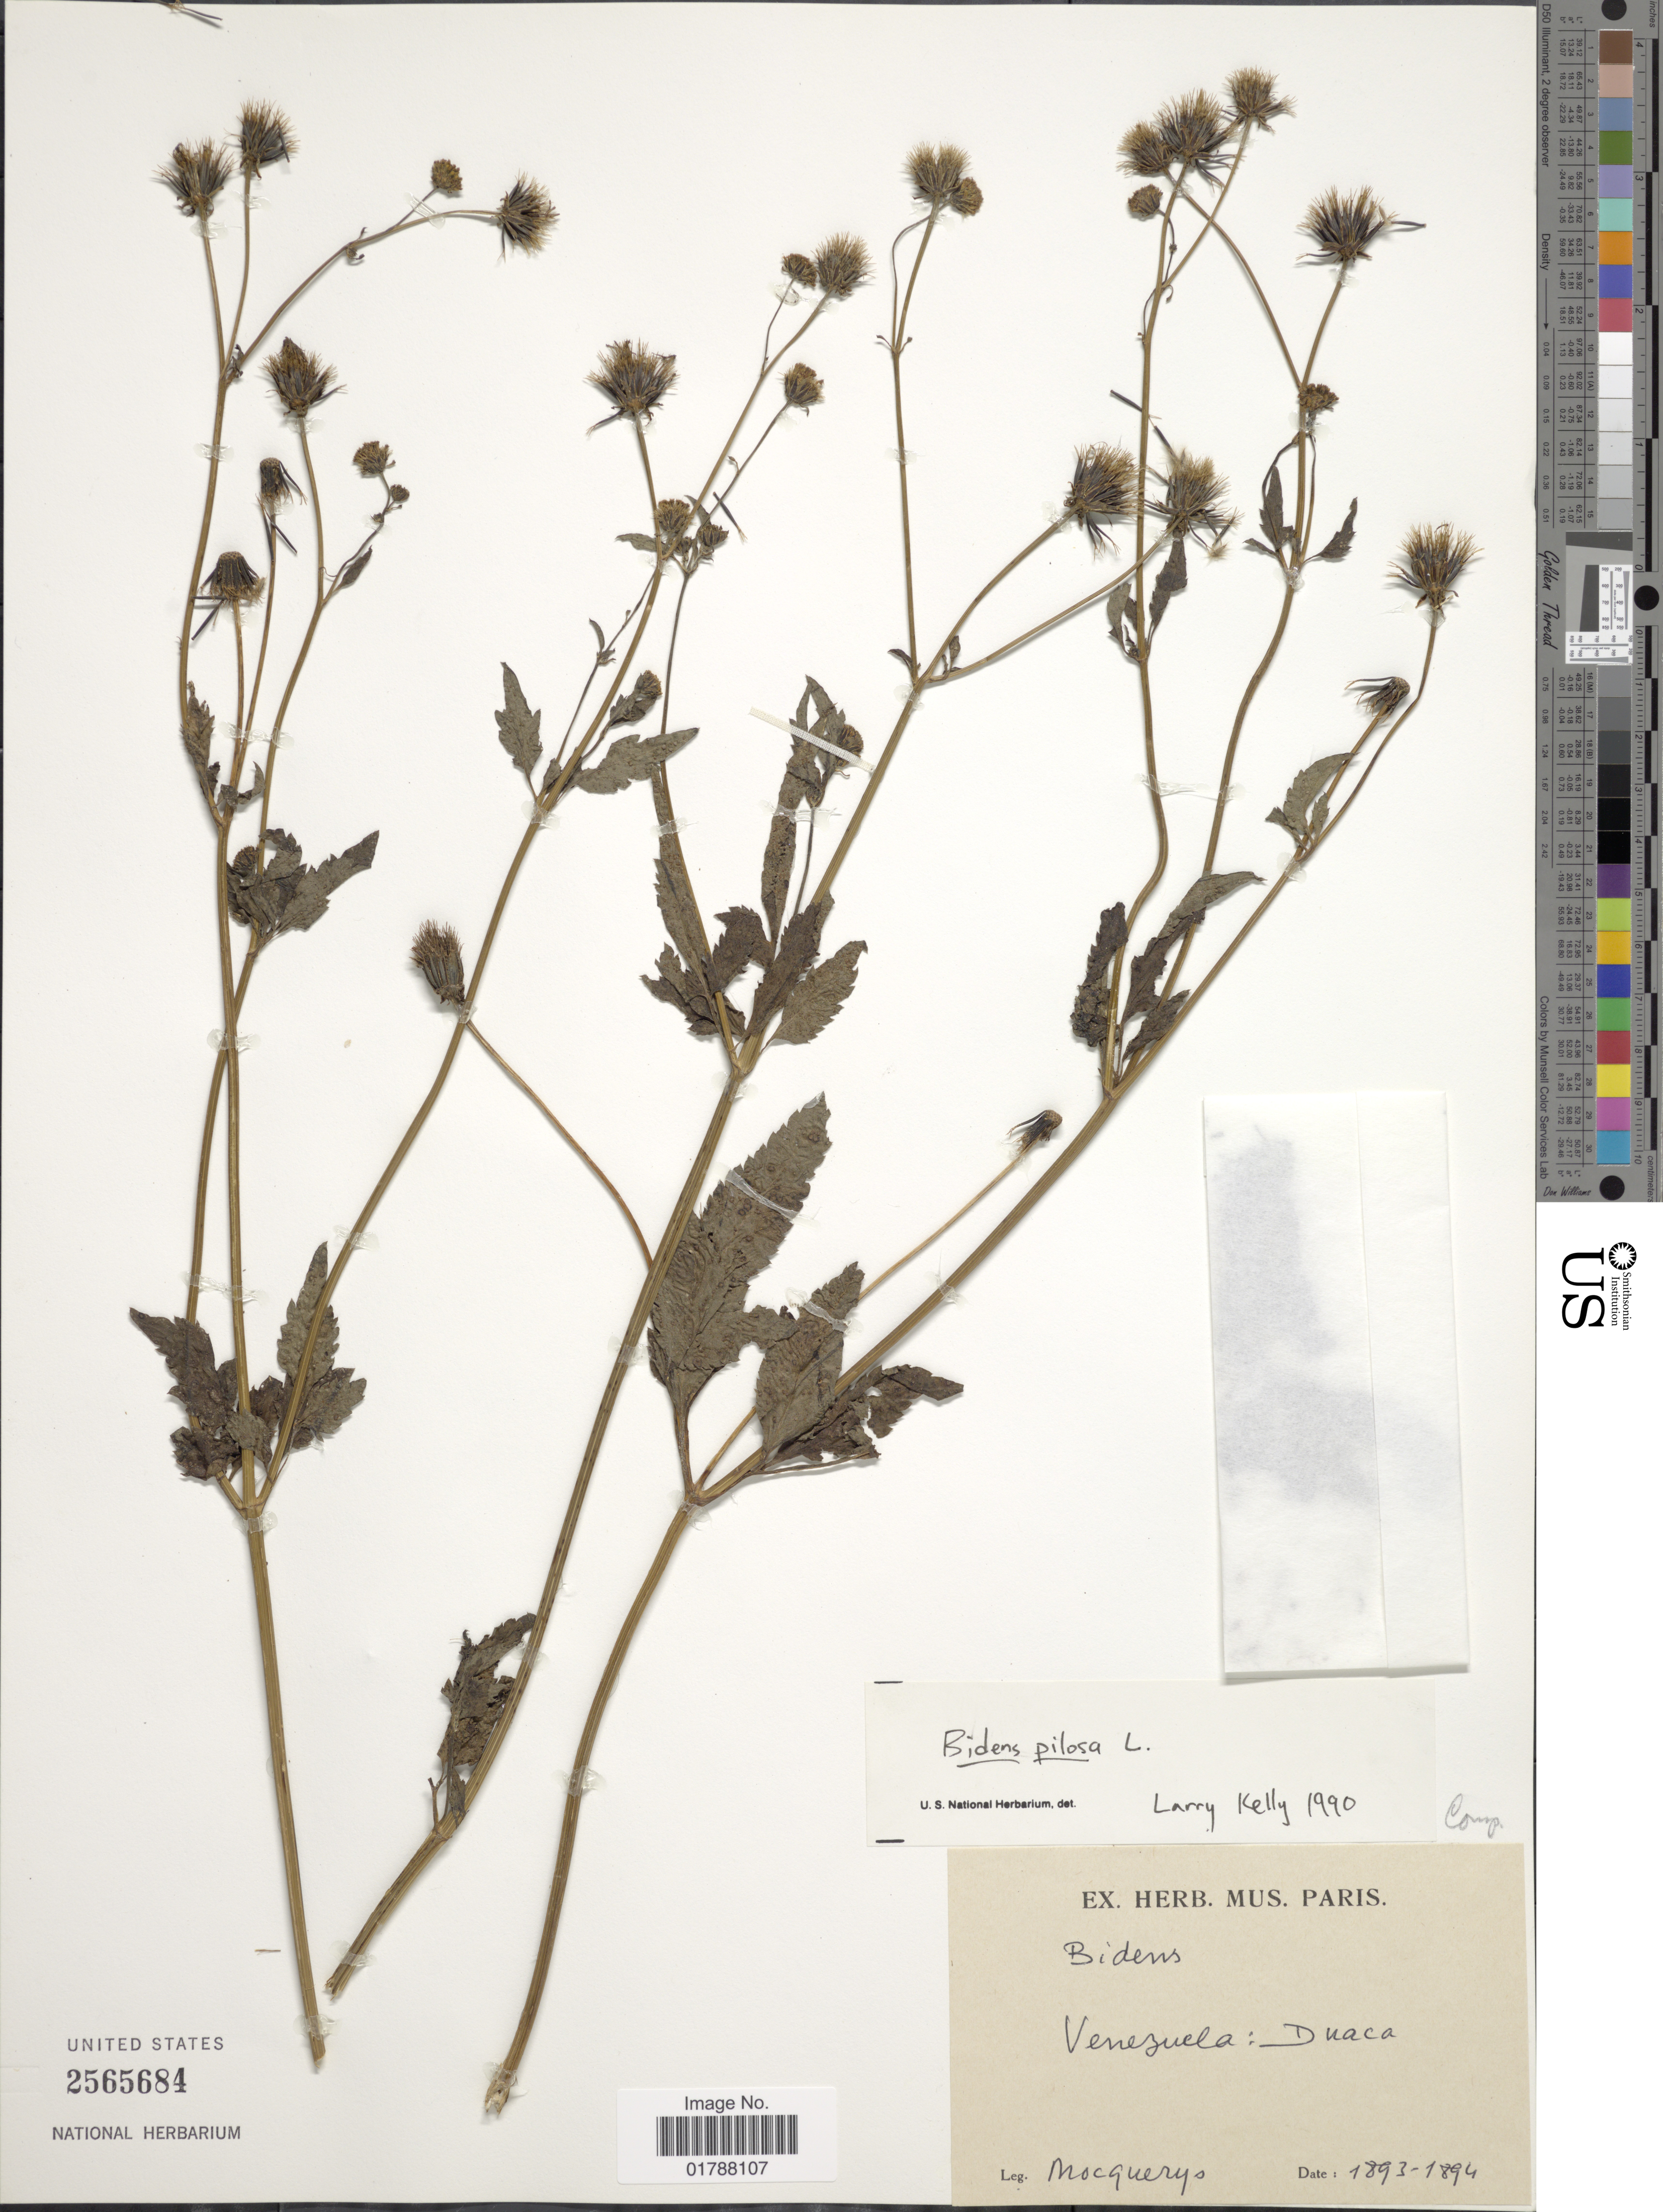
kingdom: Plantae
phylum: Tracheophyta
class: Magnoliopsida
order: Asterales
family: Asteraceae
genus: Bidens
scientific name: Bidens alba var. radiata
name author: (Sch. Bip.) R.E. Ballard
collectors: A. Mocquerys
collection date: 1893/1894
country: Venezuela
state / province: Lara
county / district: Crespo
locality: Duaca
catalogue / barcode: US 2565684